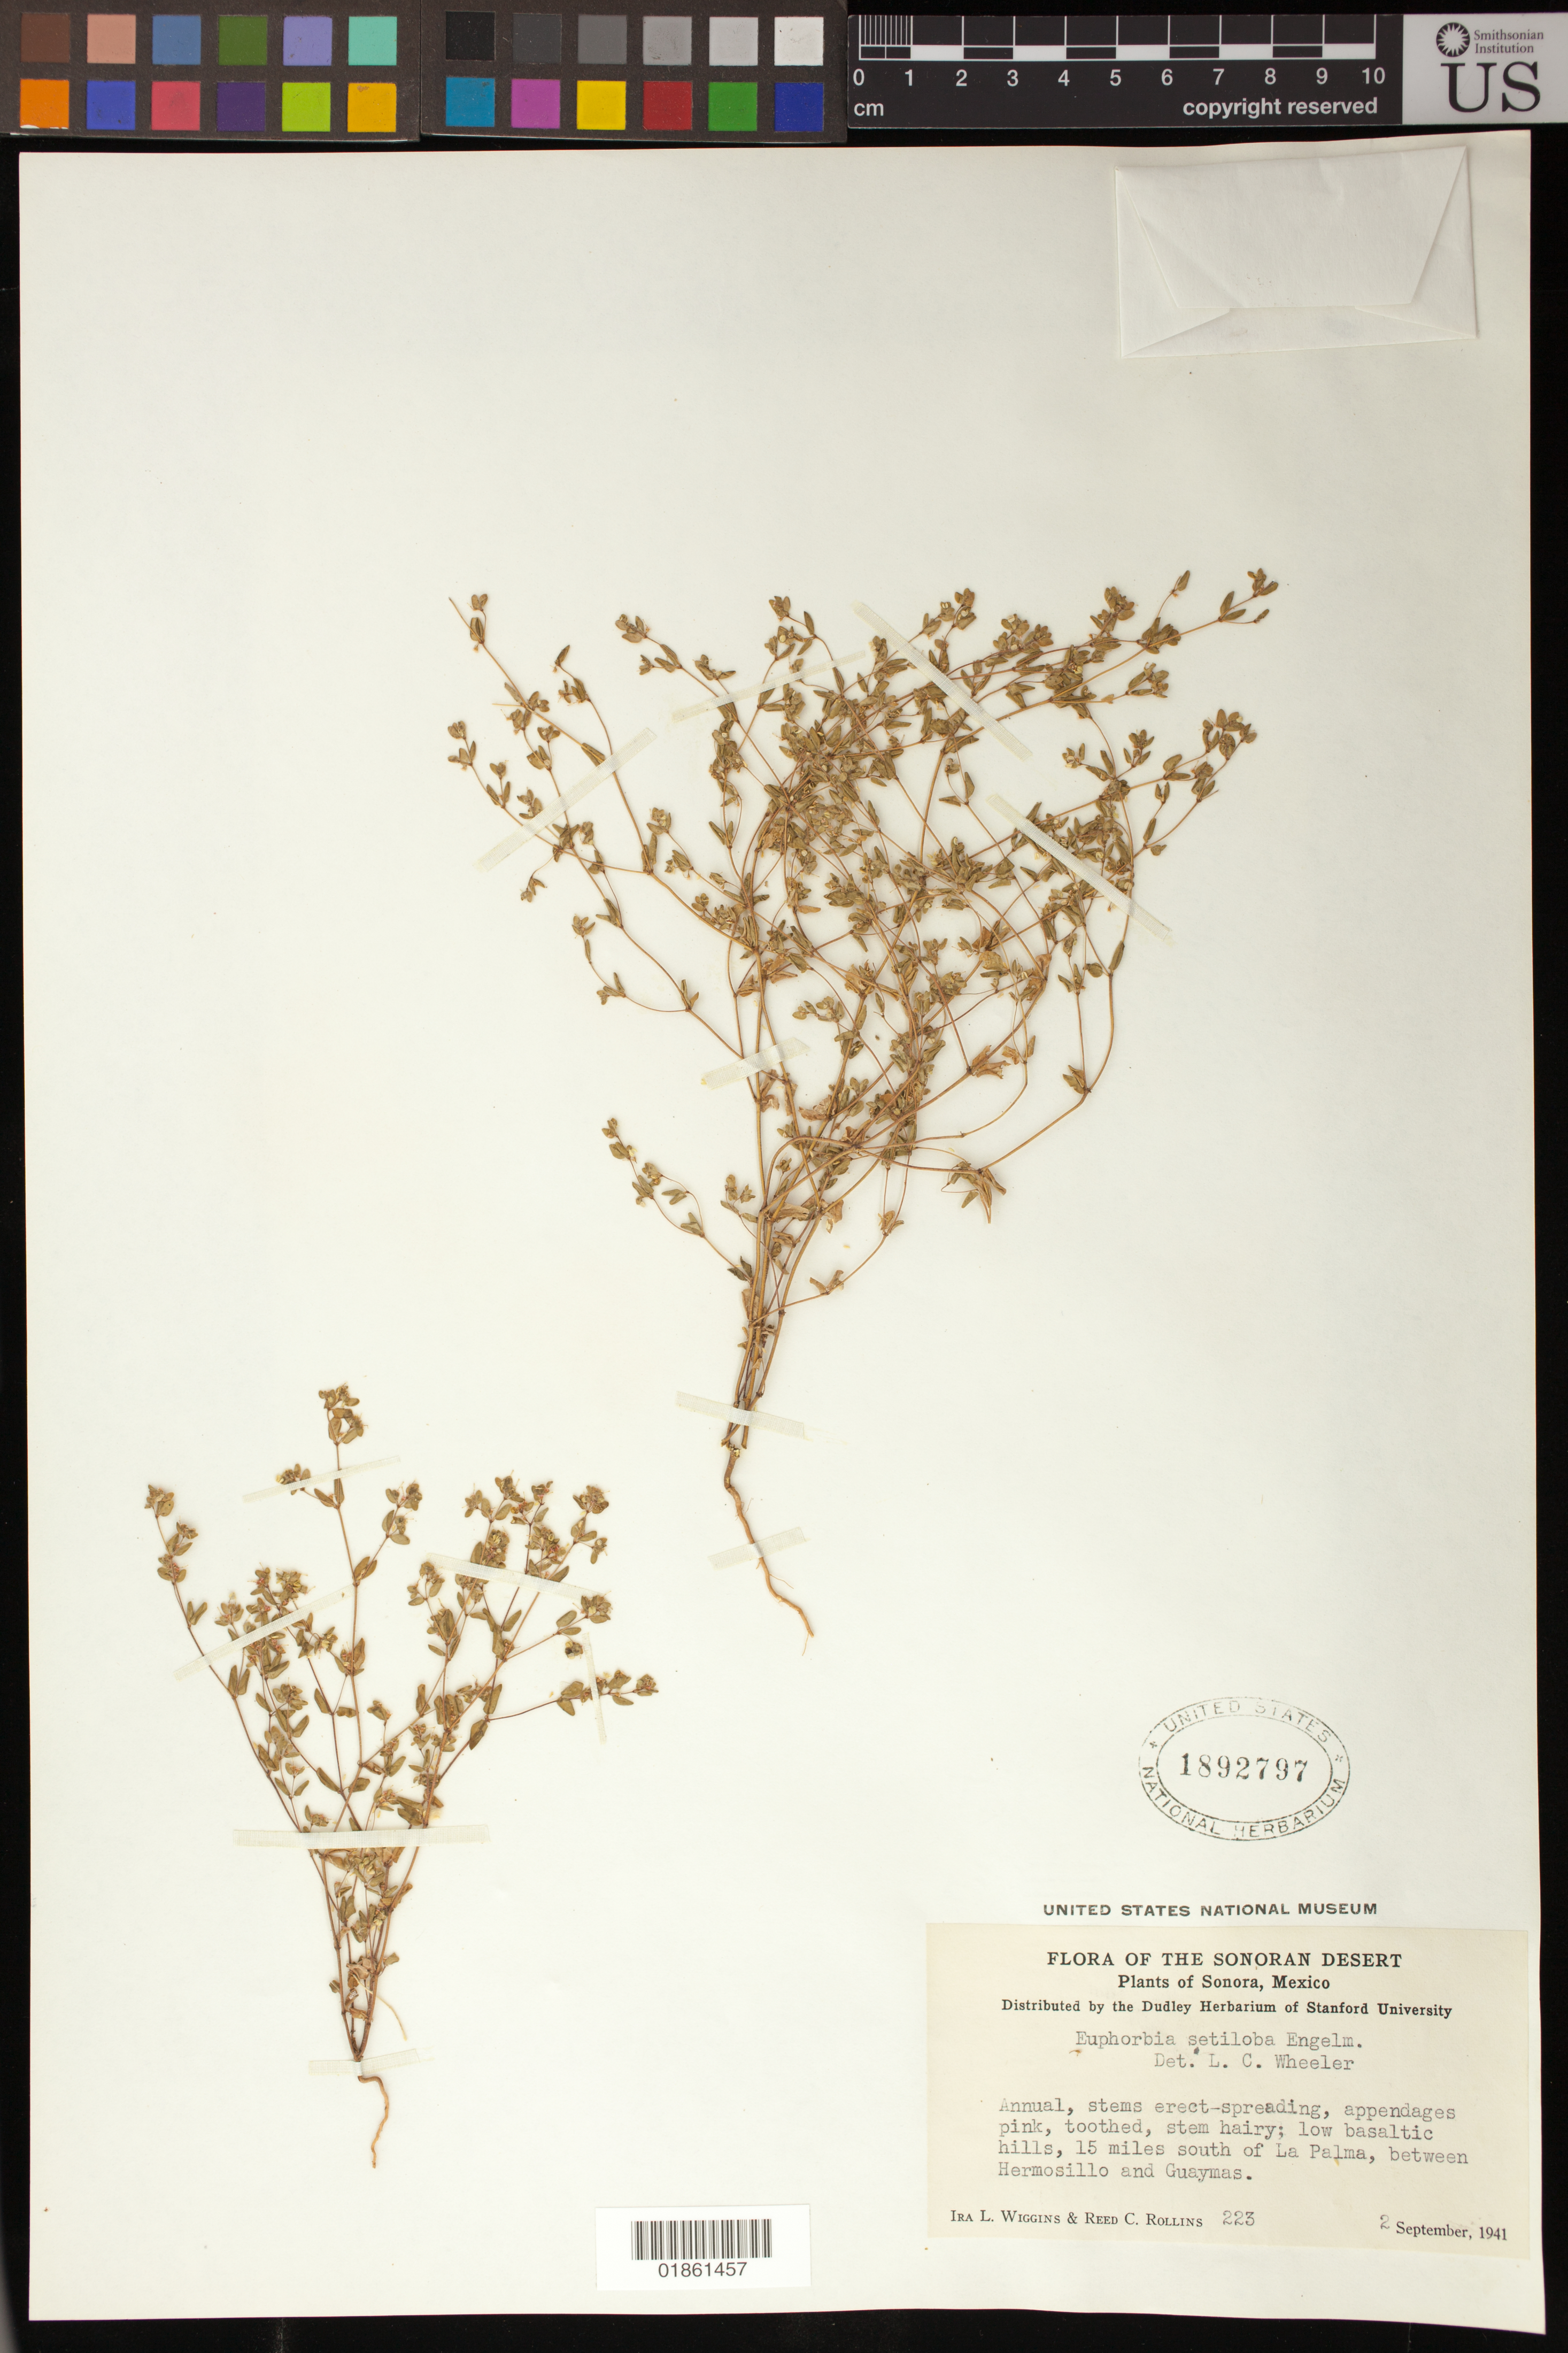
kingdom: Plantae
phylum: Tracheophyta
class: Magnoliopsida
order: Malpighiales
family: Euphorbiaceae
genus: Euphorbia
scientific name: Euphorbia setiloba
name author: Engelm.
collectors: I. L. Wiggins & R. C. Rollins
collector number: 223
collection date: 1941-09-02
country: Mexico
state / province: Sonora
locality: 15 miles south of La Palma, between Hermosillo and Guaymas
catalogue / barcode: US 1892797